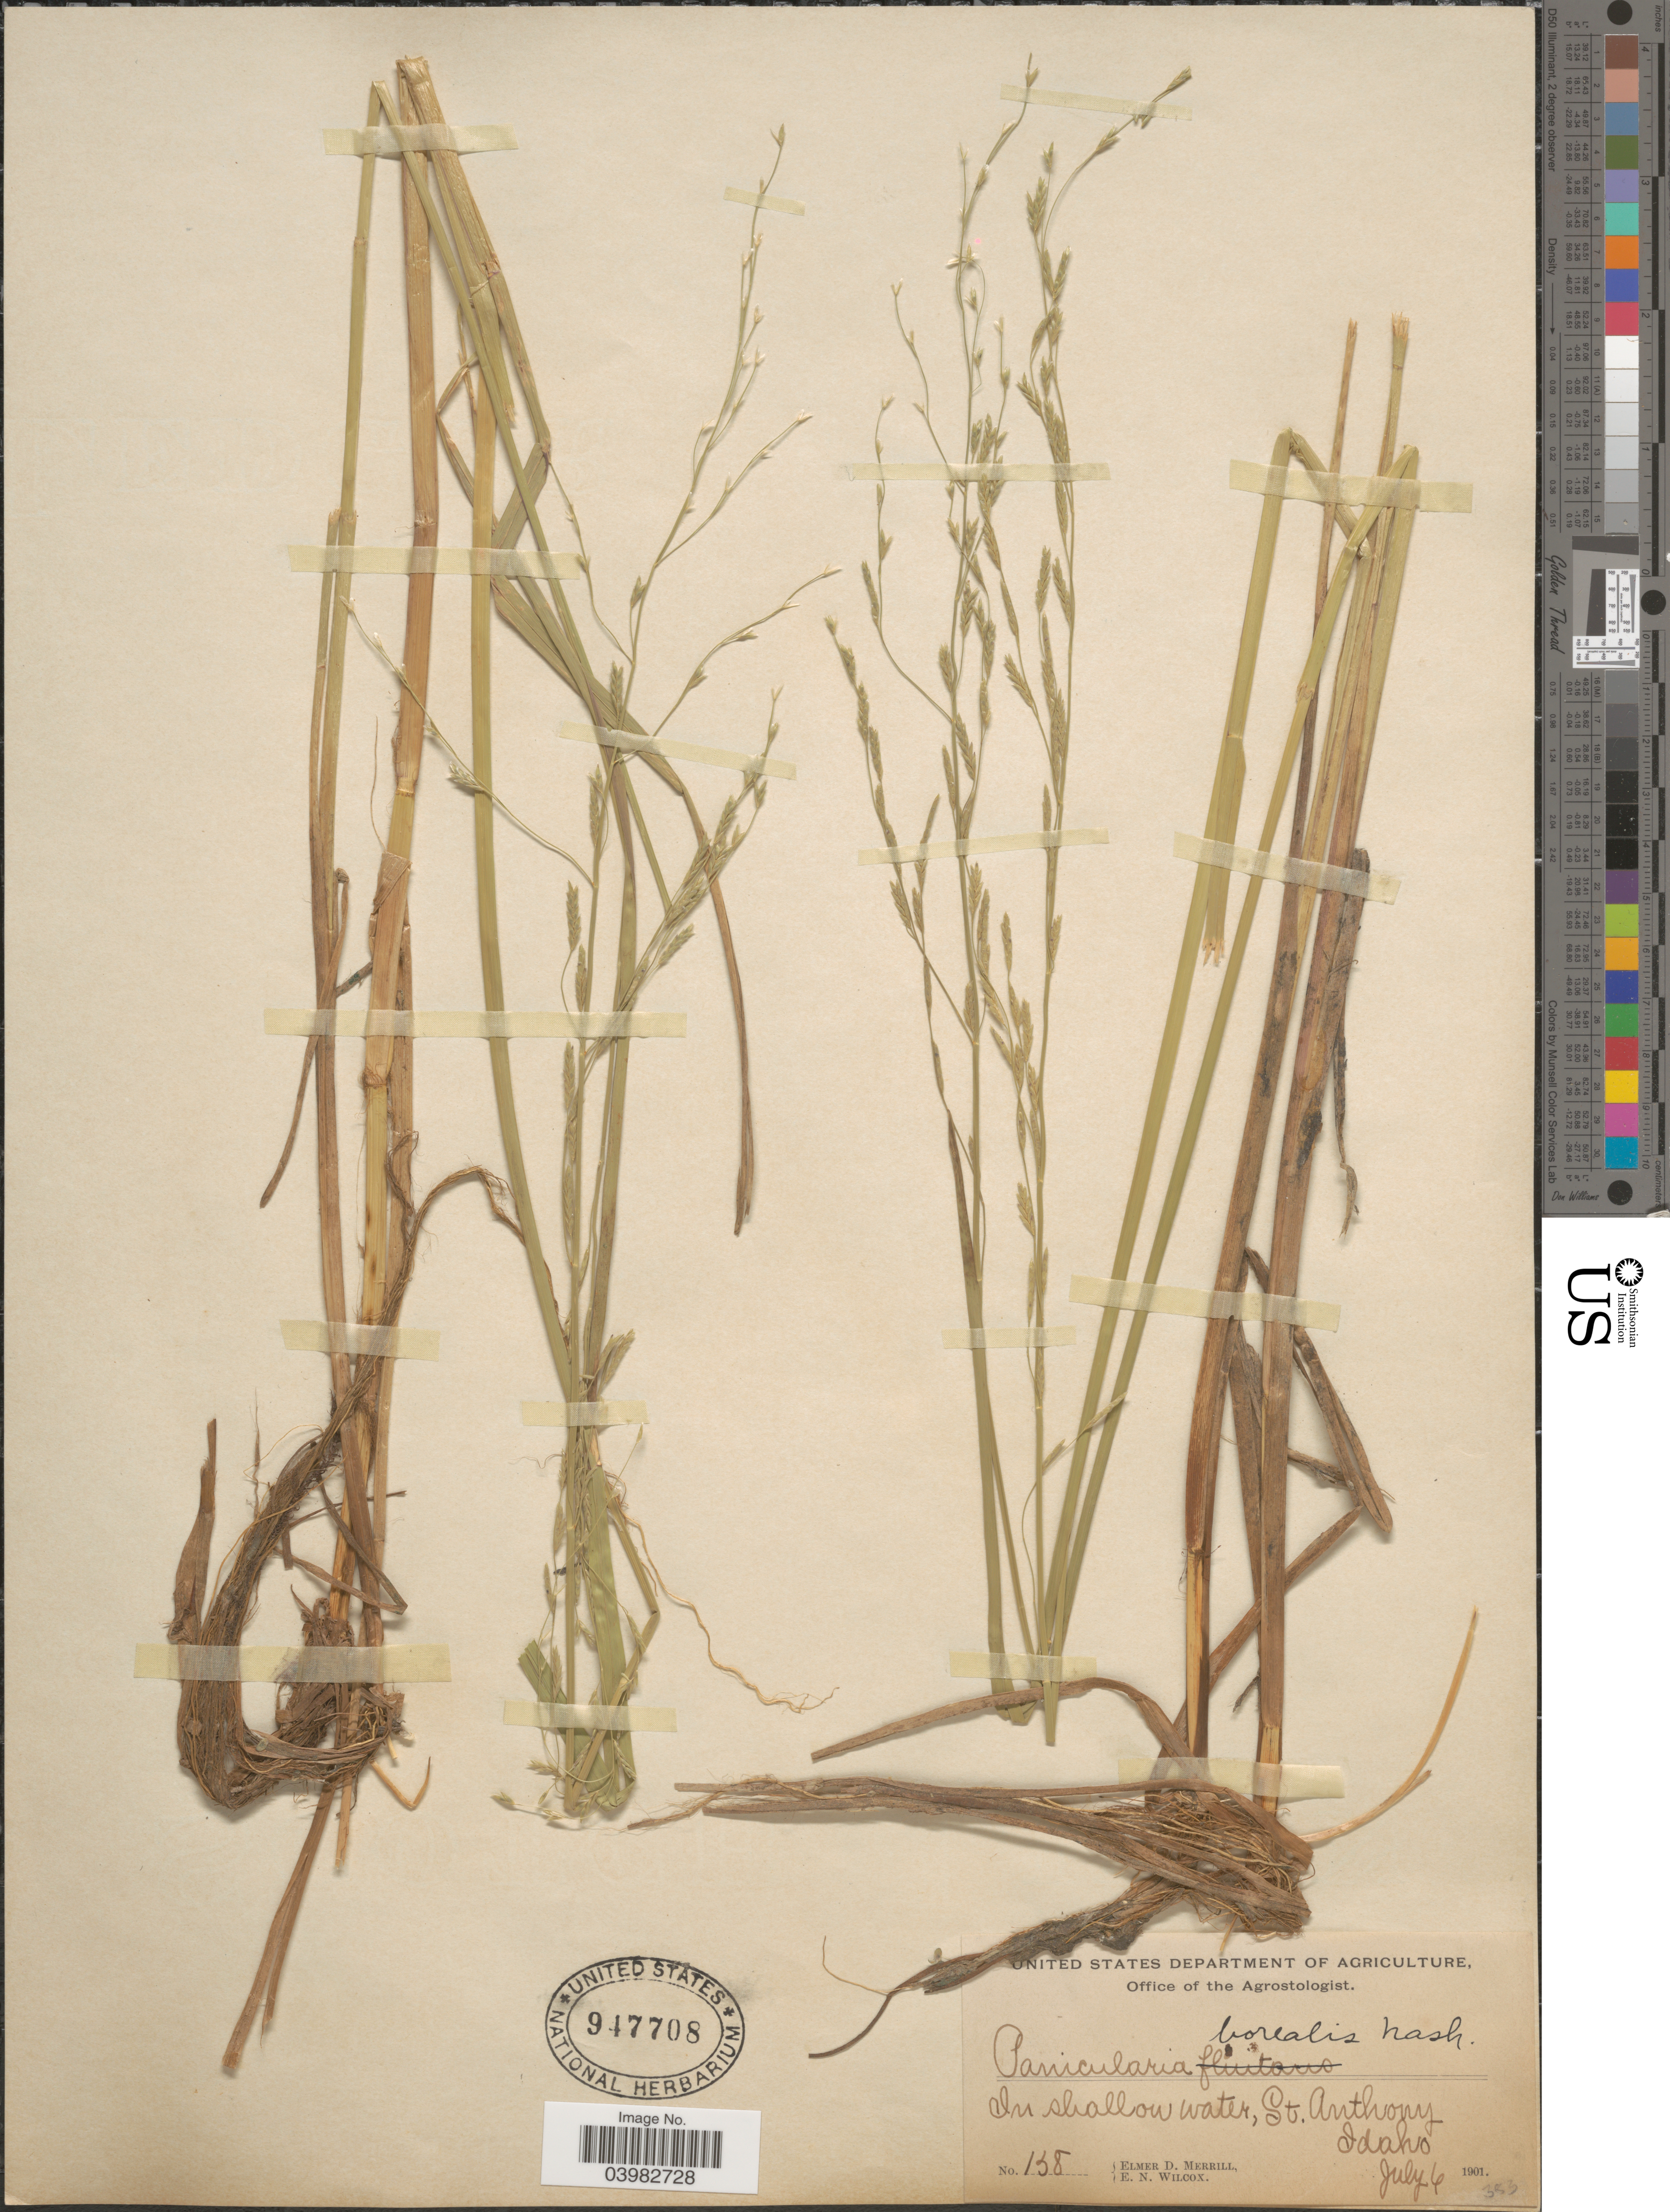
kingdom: Plantae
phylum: Tracheophyta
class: Liliopsida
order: Poales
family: Poaceae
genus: Glyceria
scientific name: Glyceria borealis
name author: (Nash) Batchelder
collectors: E. D. Merrill & E. Wilcox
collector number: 158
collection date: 1901-07-06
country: United States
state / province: Idaho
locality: St. Anthony.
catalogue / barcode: US 947708